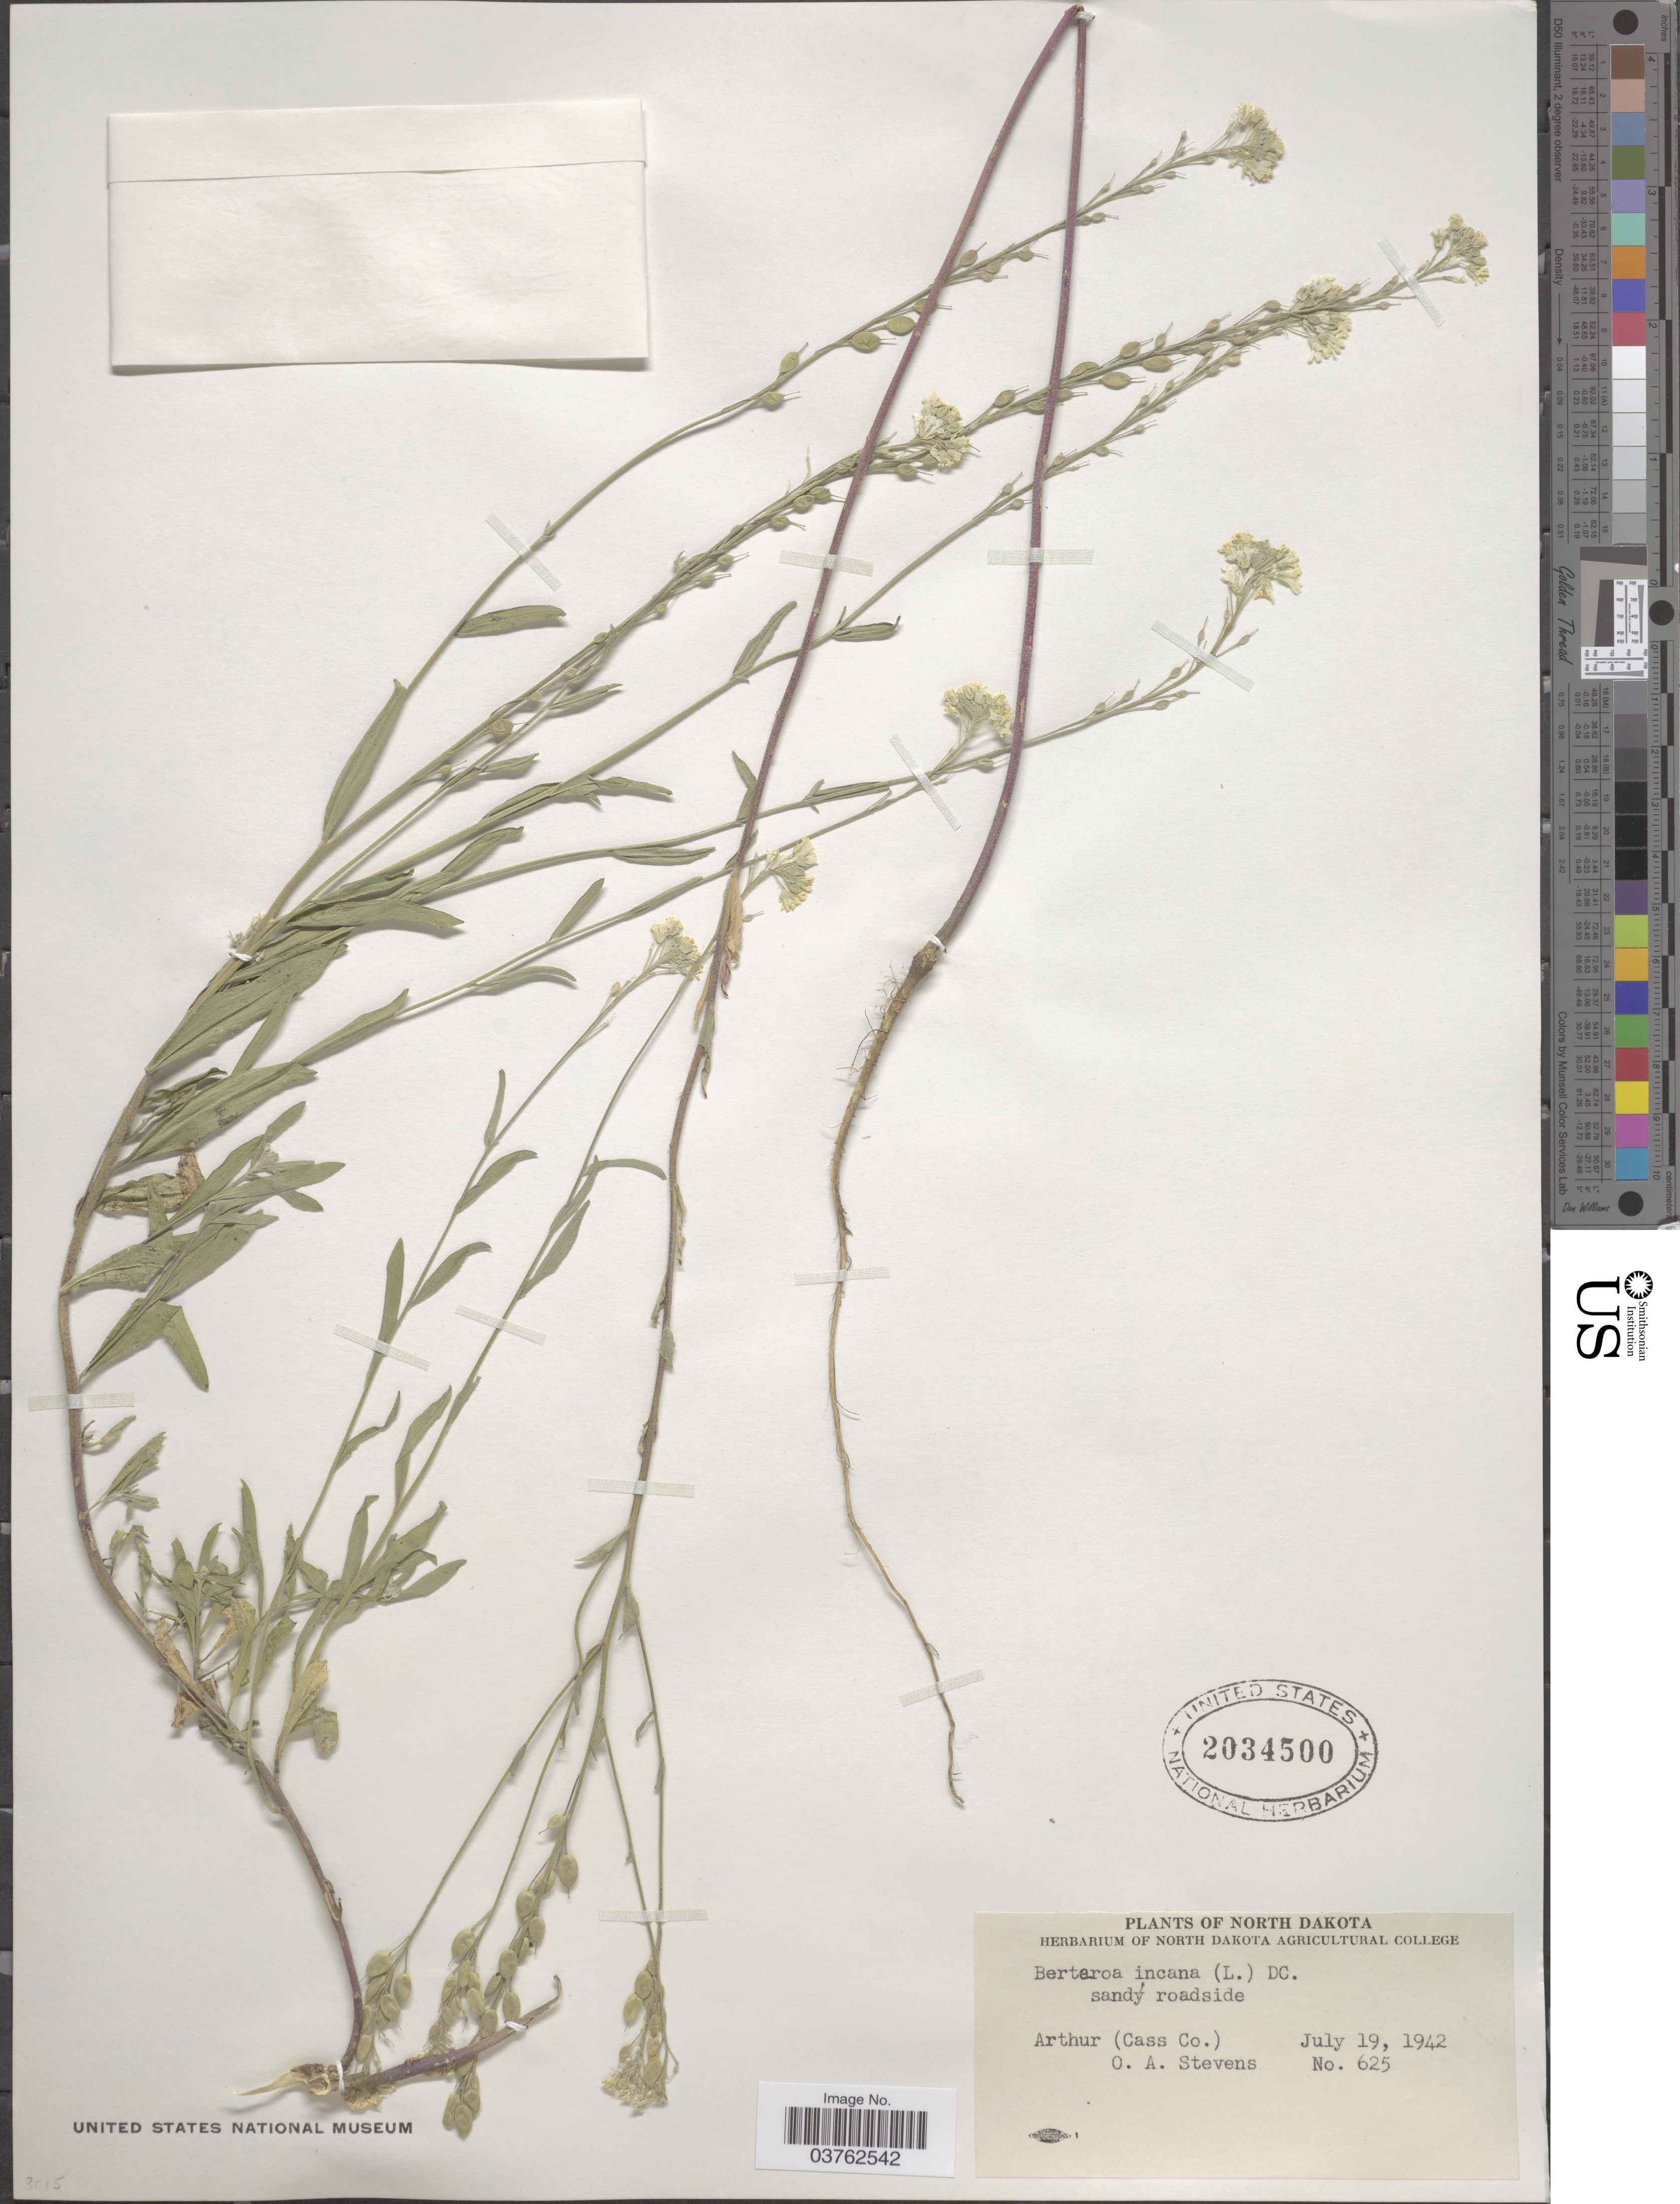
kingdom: Plantae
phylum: Tracheophyta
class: Magnoliopsida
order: Brassicales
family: Brassicaceae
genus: Berteroa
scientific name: Berteroa incana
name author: (L.) DC.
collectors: O. A. Stevens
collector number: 625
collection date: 1942-07-19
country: United States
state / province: North Dakota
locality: Arthur (Cass Co.).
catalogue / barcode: US 2034500